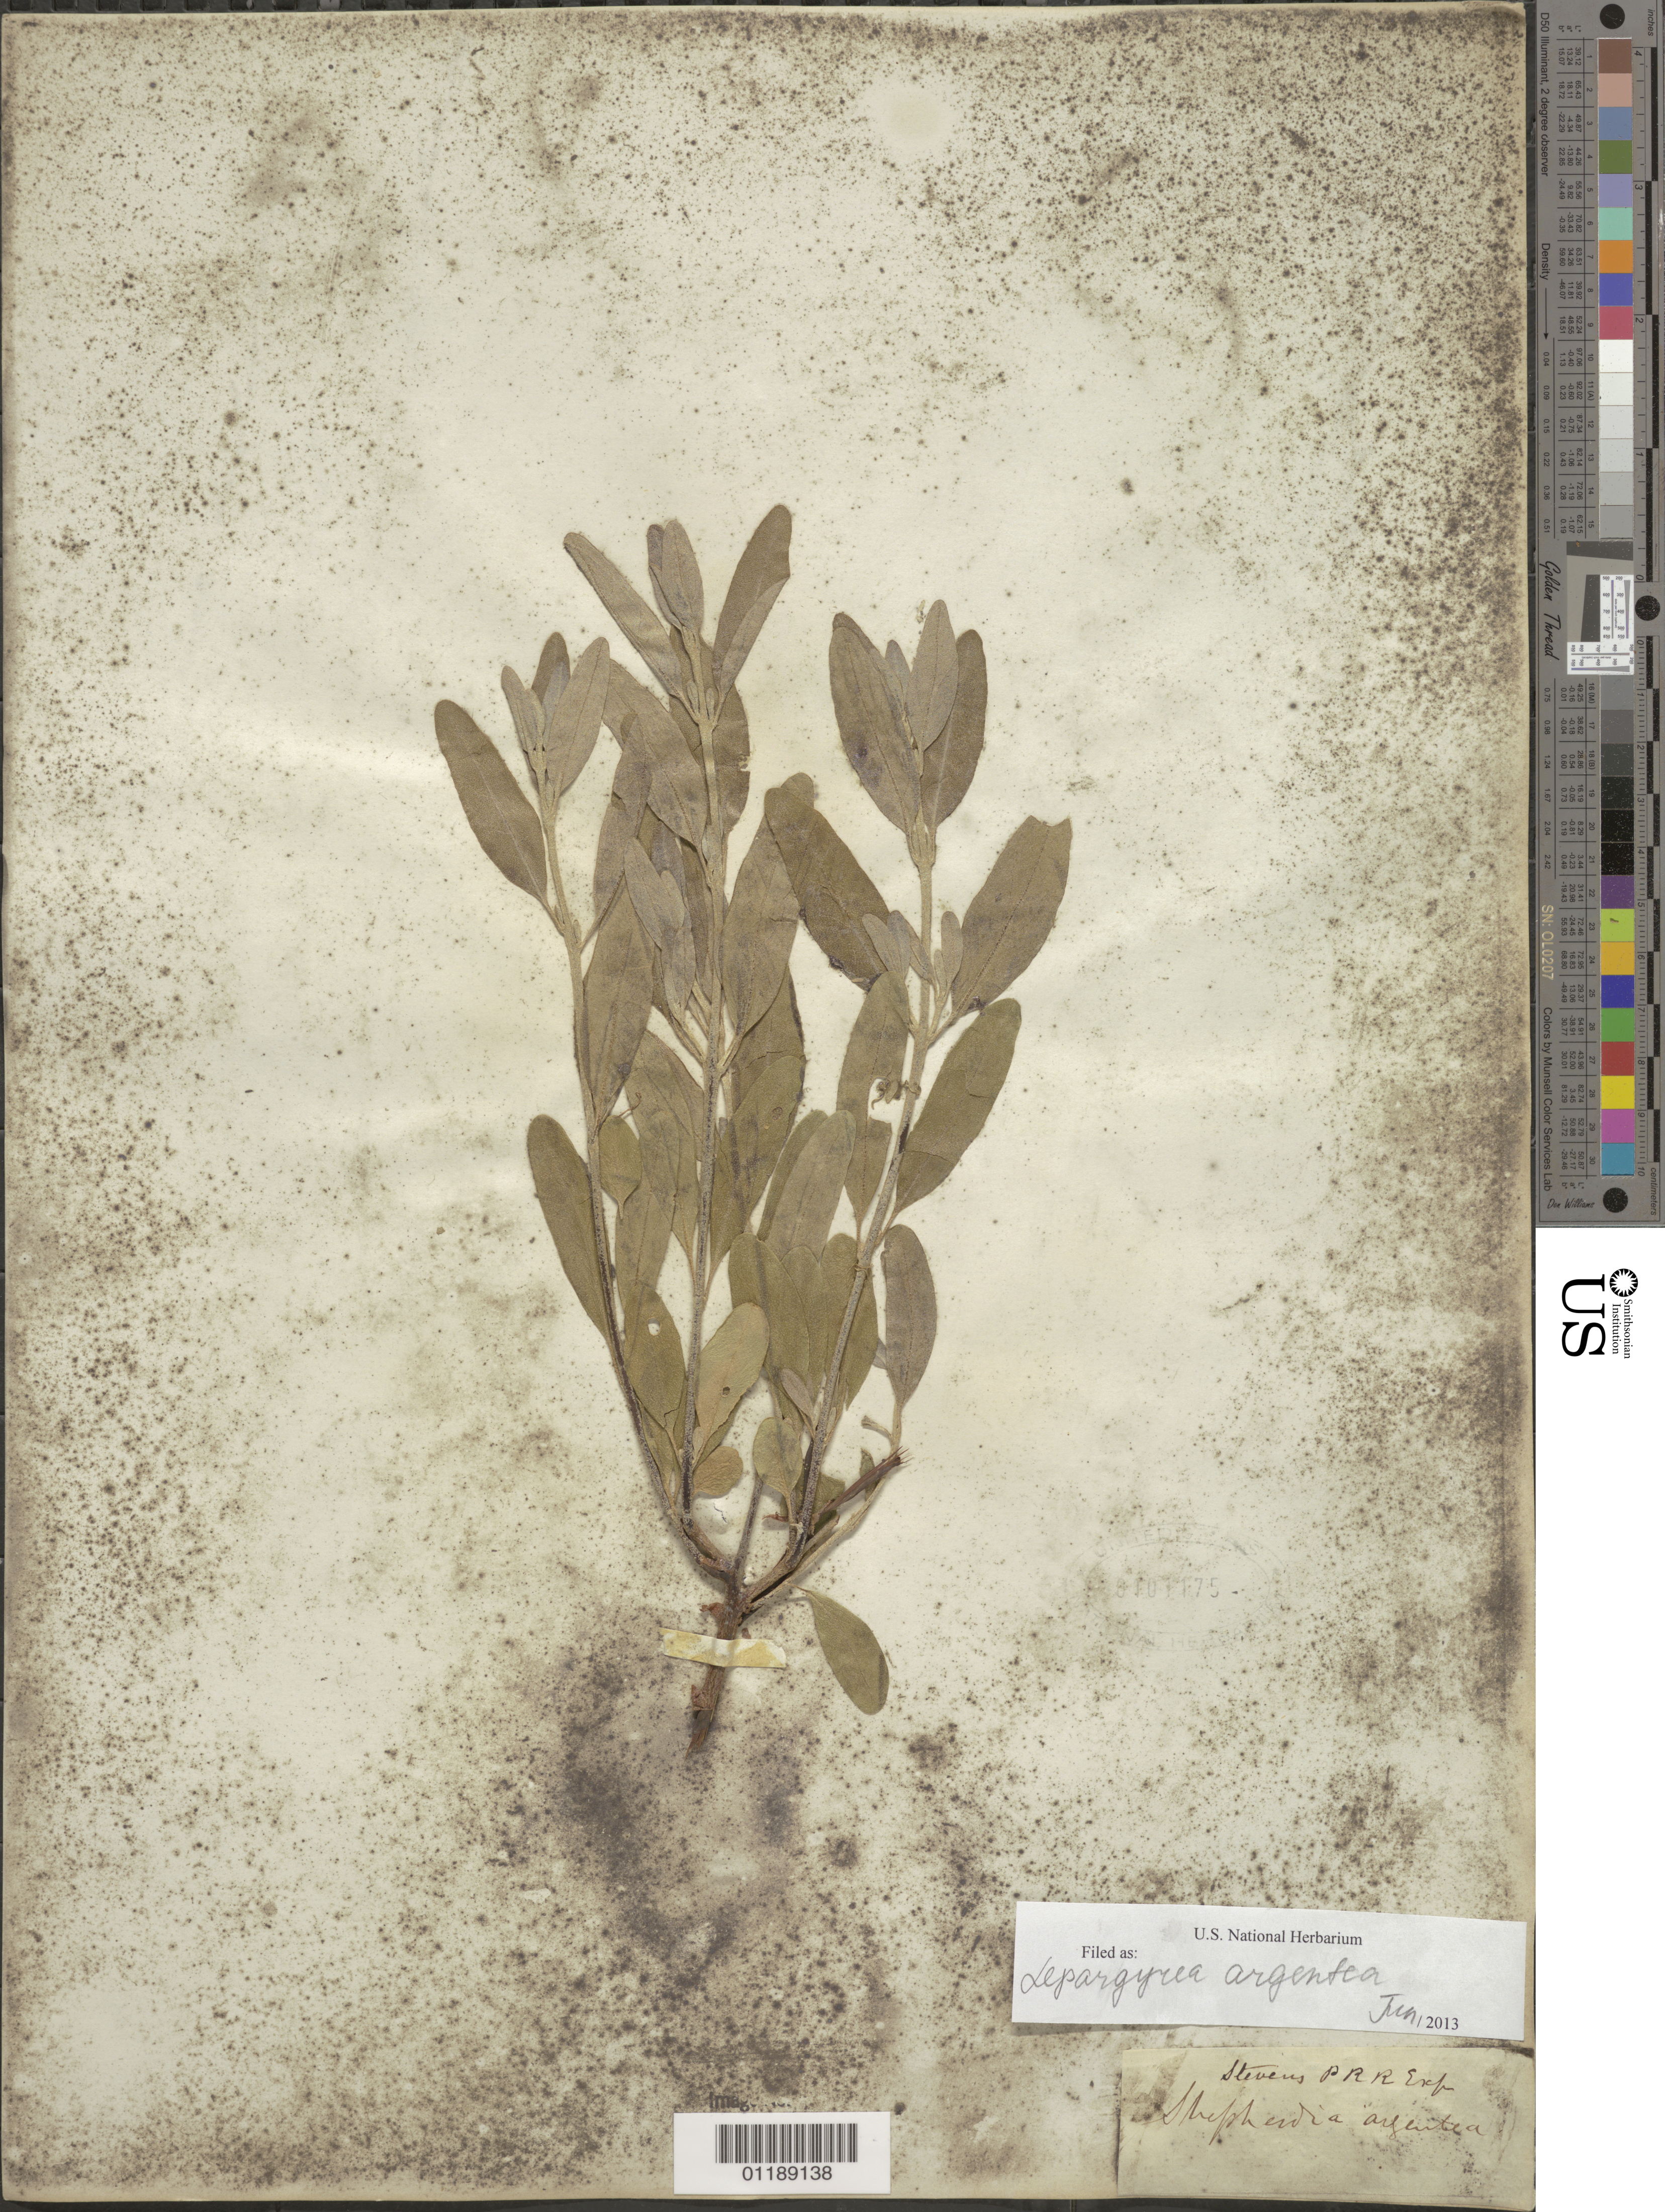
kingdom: Plantae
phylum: Tracheophyta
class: Magnoliopsida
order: Rosales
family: Elaeagnaceae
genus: Shepherdia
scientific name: Shepherdia argentea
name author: (Pursh) Nutt.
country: United States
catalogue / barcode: US 101175